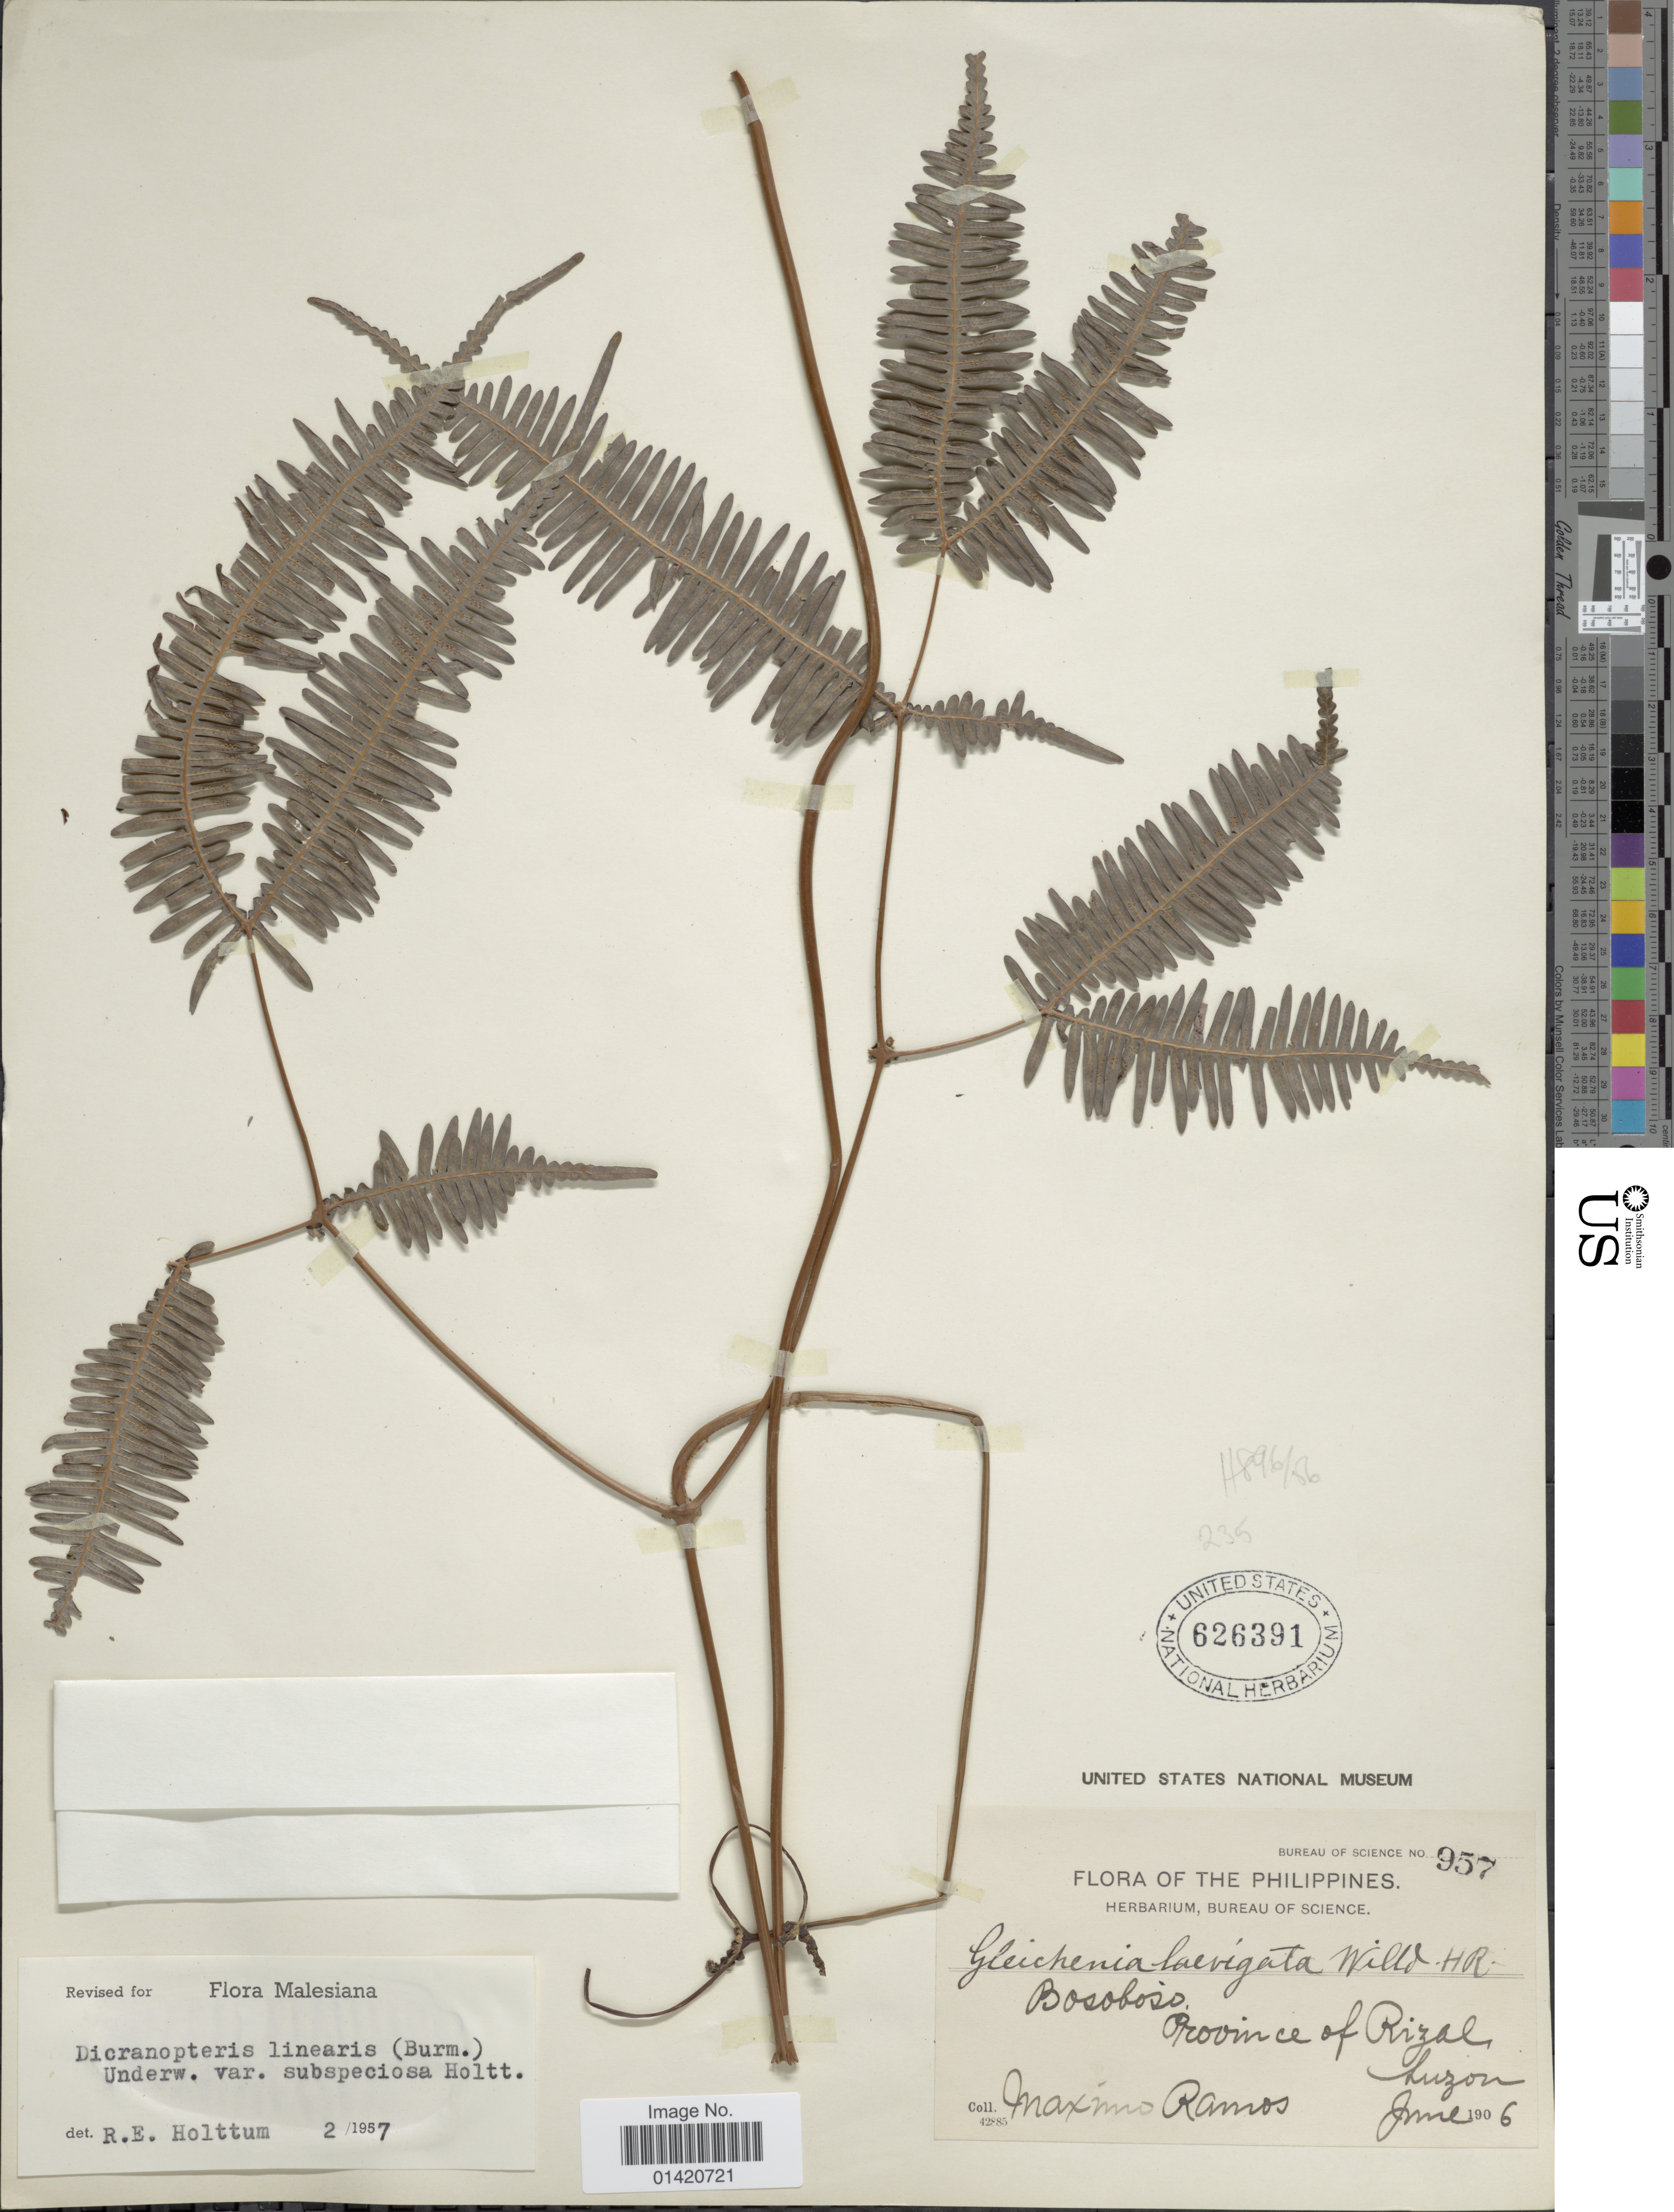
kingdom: Plantae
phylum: Tracheophyta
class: Polypodiopsida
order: Gleicheniales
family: Gleicheniaceae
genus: Dicranopteris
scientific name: Dicranopteris linearis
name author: (Burm. f.) Underw.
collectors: M. Ramos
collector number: Bureau of Science 957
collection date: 1906-06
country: Philippines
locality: Bosobos, province of Rizal, Luzon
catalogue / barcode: US 626391